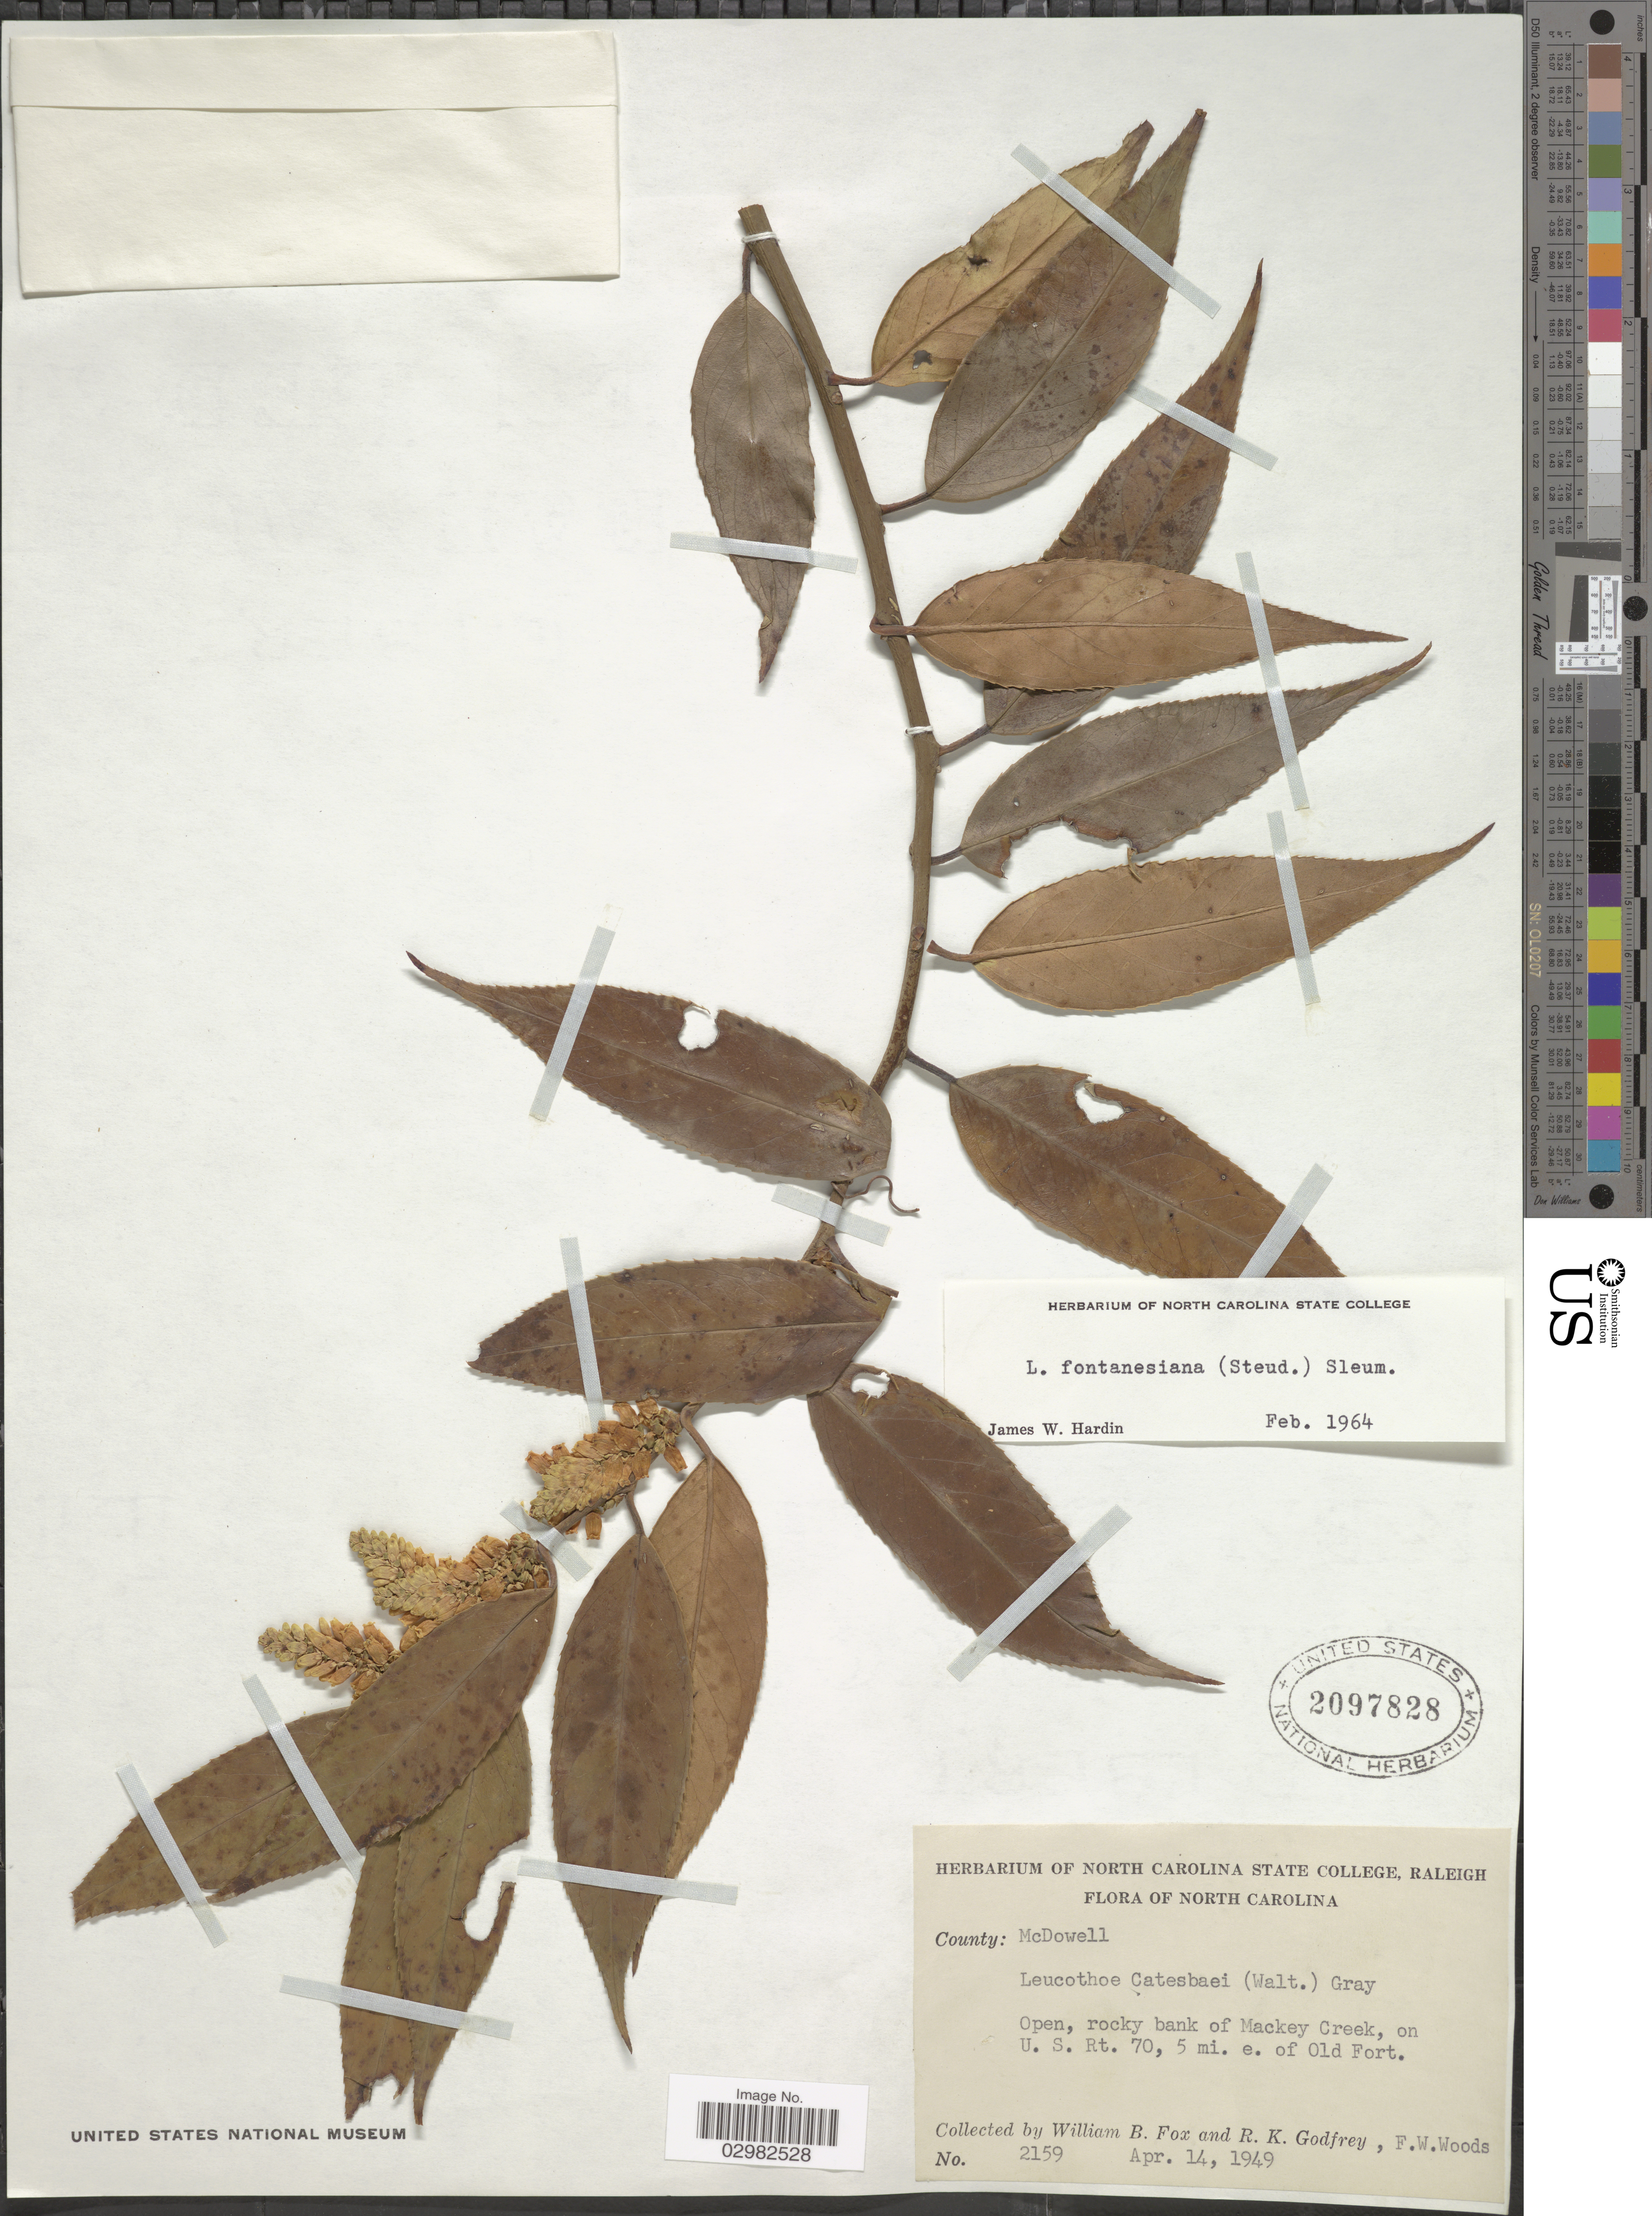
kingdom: Plantae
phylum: Tracheophyta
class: Magnoliopsida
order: Ericales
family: Ericaceae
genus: Leucothoe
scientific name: Leucothoë fontanesiana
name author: (Steud.) Sleumer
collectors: W. B. Fox, R. K. Godfrey & F. W. Woods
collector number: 2159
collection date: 1949-04-14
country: United States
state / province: North Carolina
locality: County McDowell, Open, rocky bank of Mackey Creek, on U.S. Rt. 70, 5 mi e. of Old Fort.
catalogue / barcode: US 2097828